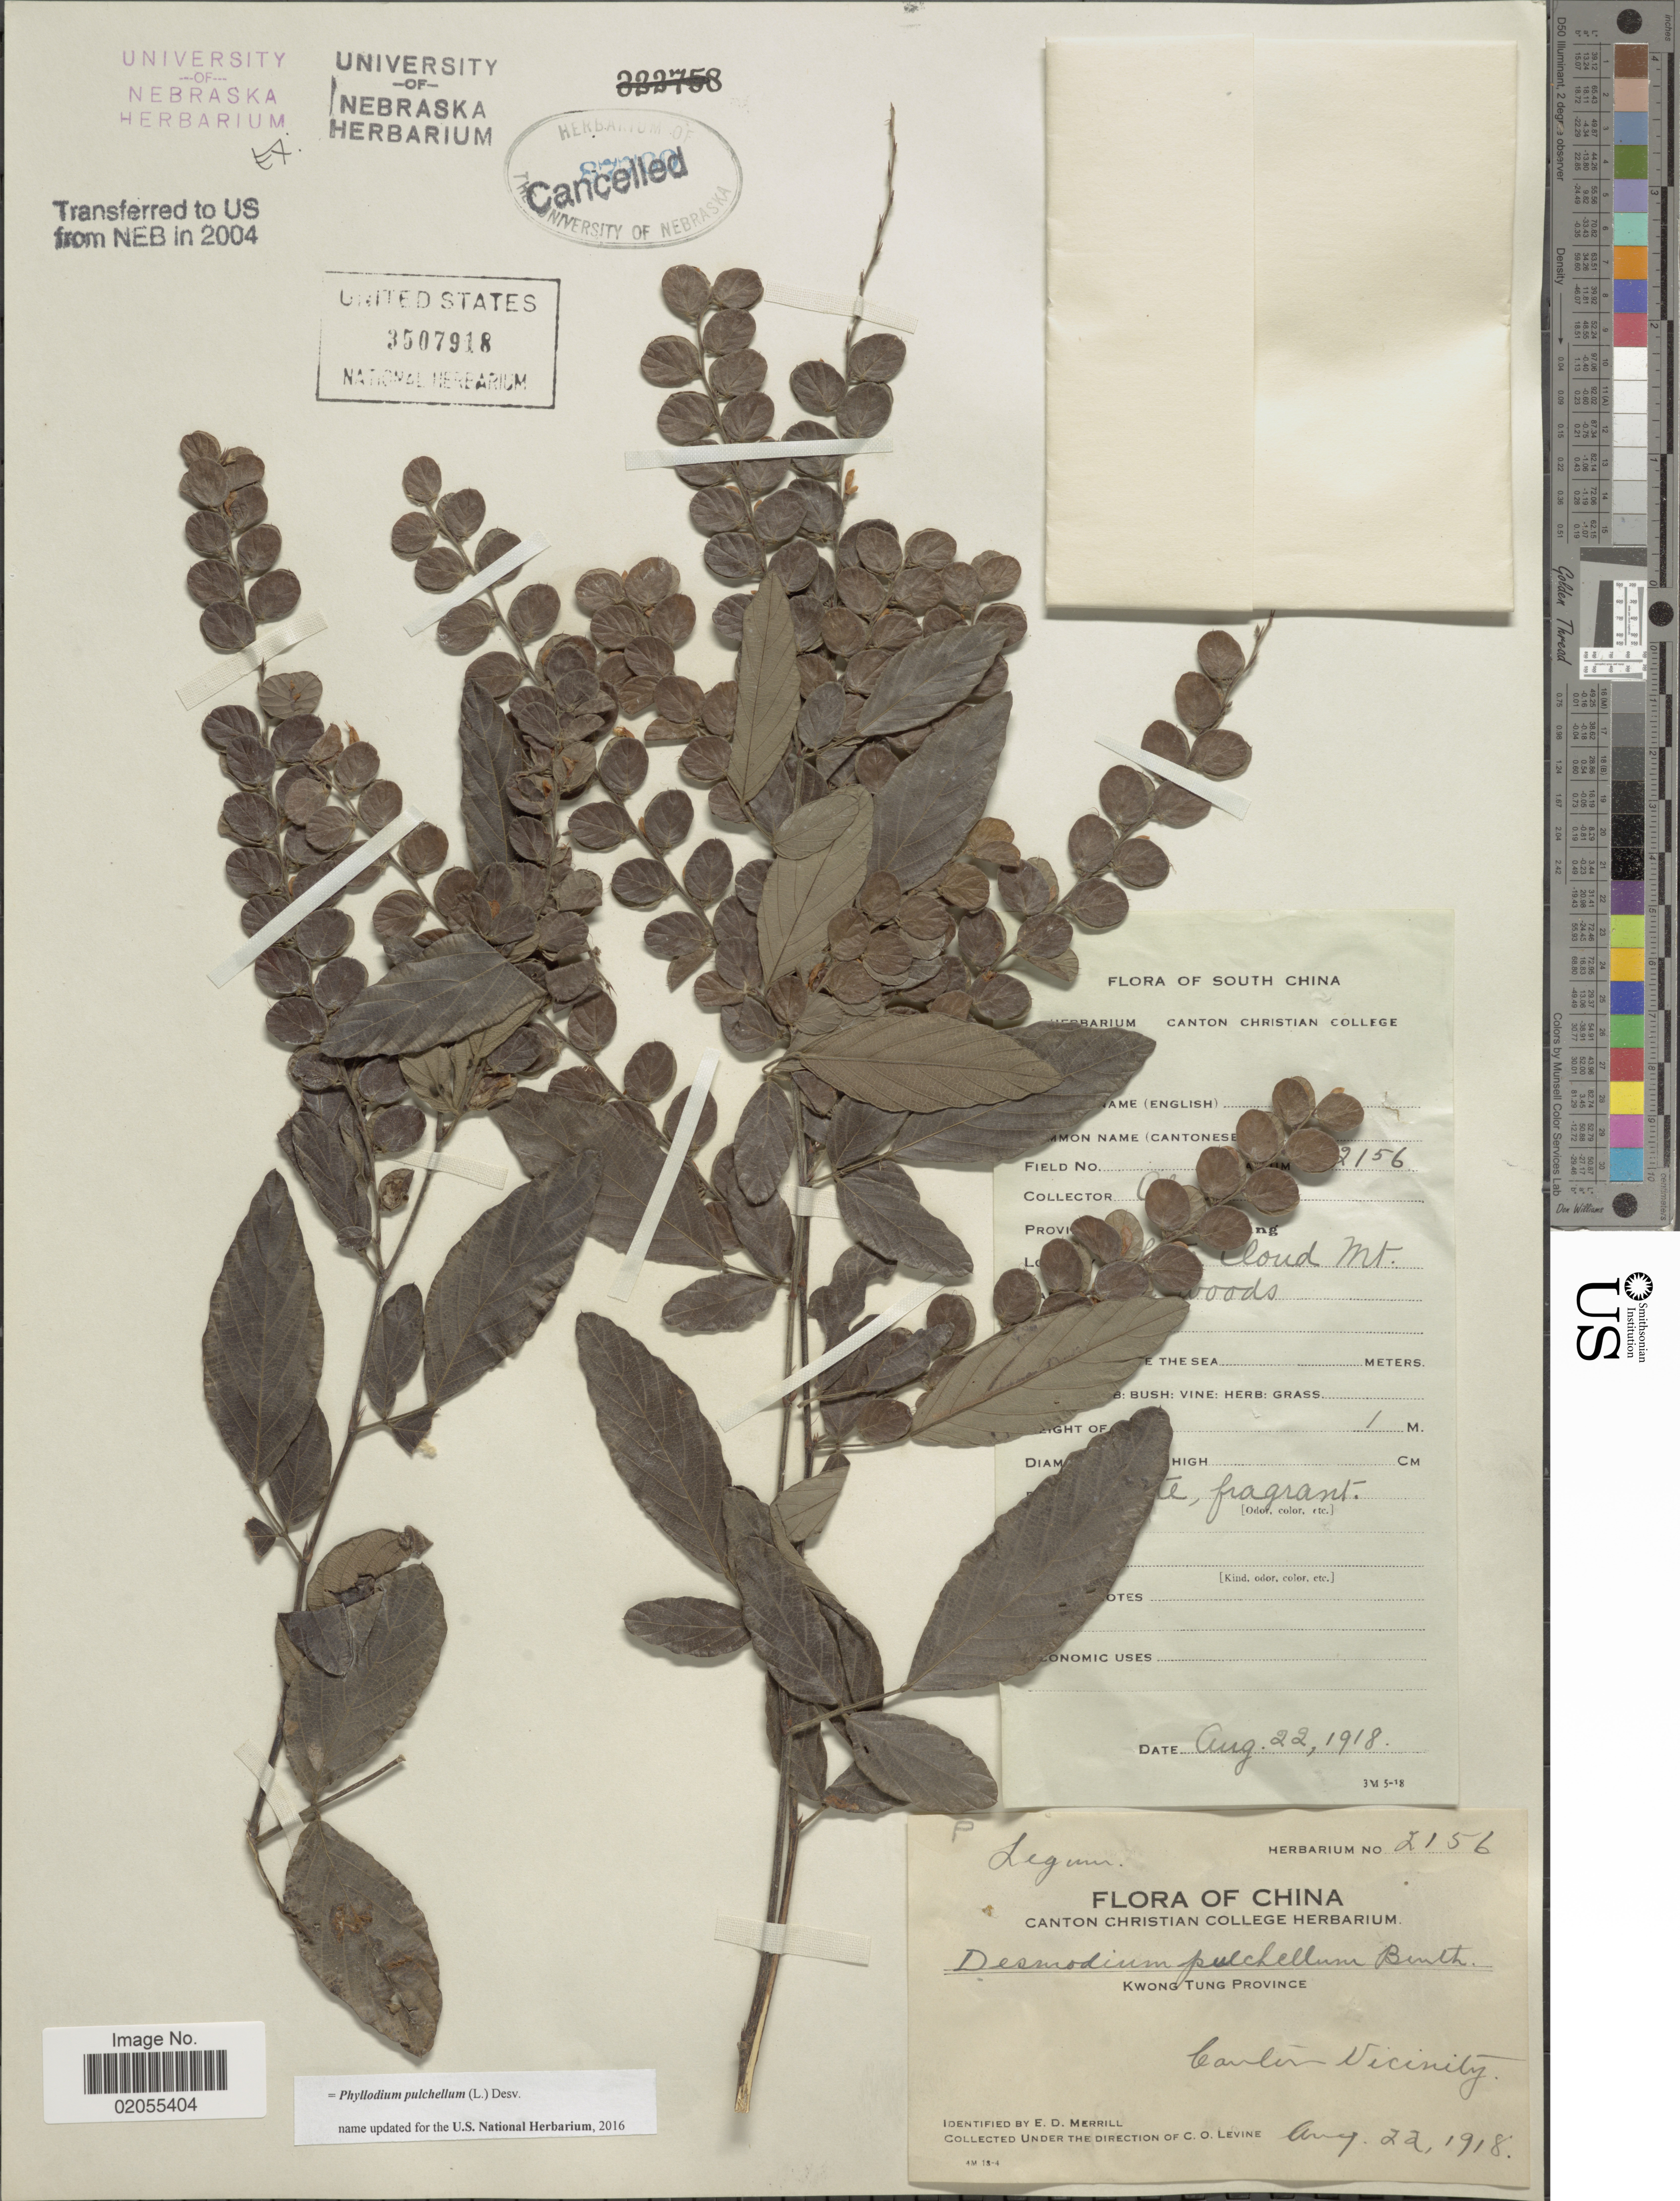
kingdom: Plantae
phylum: Tracheophyta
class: Magnoliopsida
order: Fabales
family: Fabaceae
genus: Phyllodium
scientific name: Phyllodium pulchellum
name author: (L.) Desv.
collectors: C. O. Levine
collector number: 2156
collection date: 1918-08-22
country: China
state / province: Guangdong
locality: Kwong Tung Province, Canton Vicinity, South China, [illegible text] Cloud Mt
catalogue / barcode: US 3507918